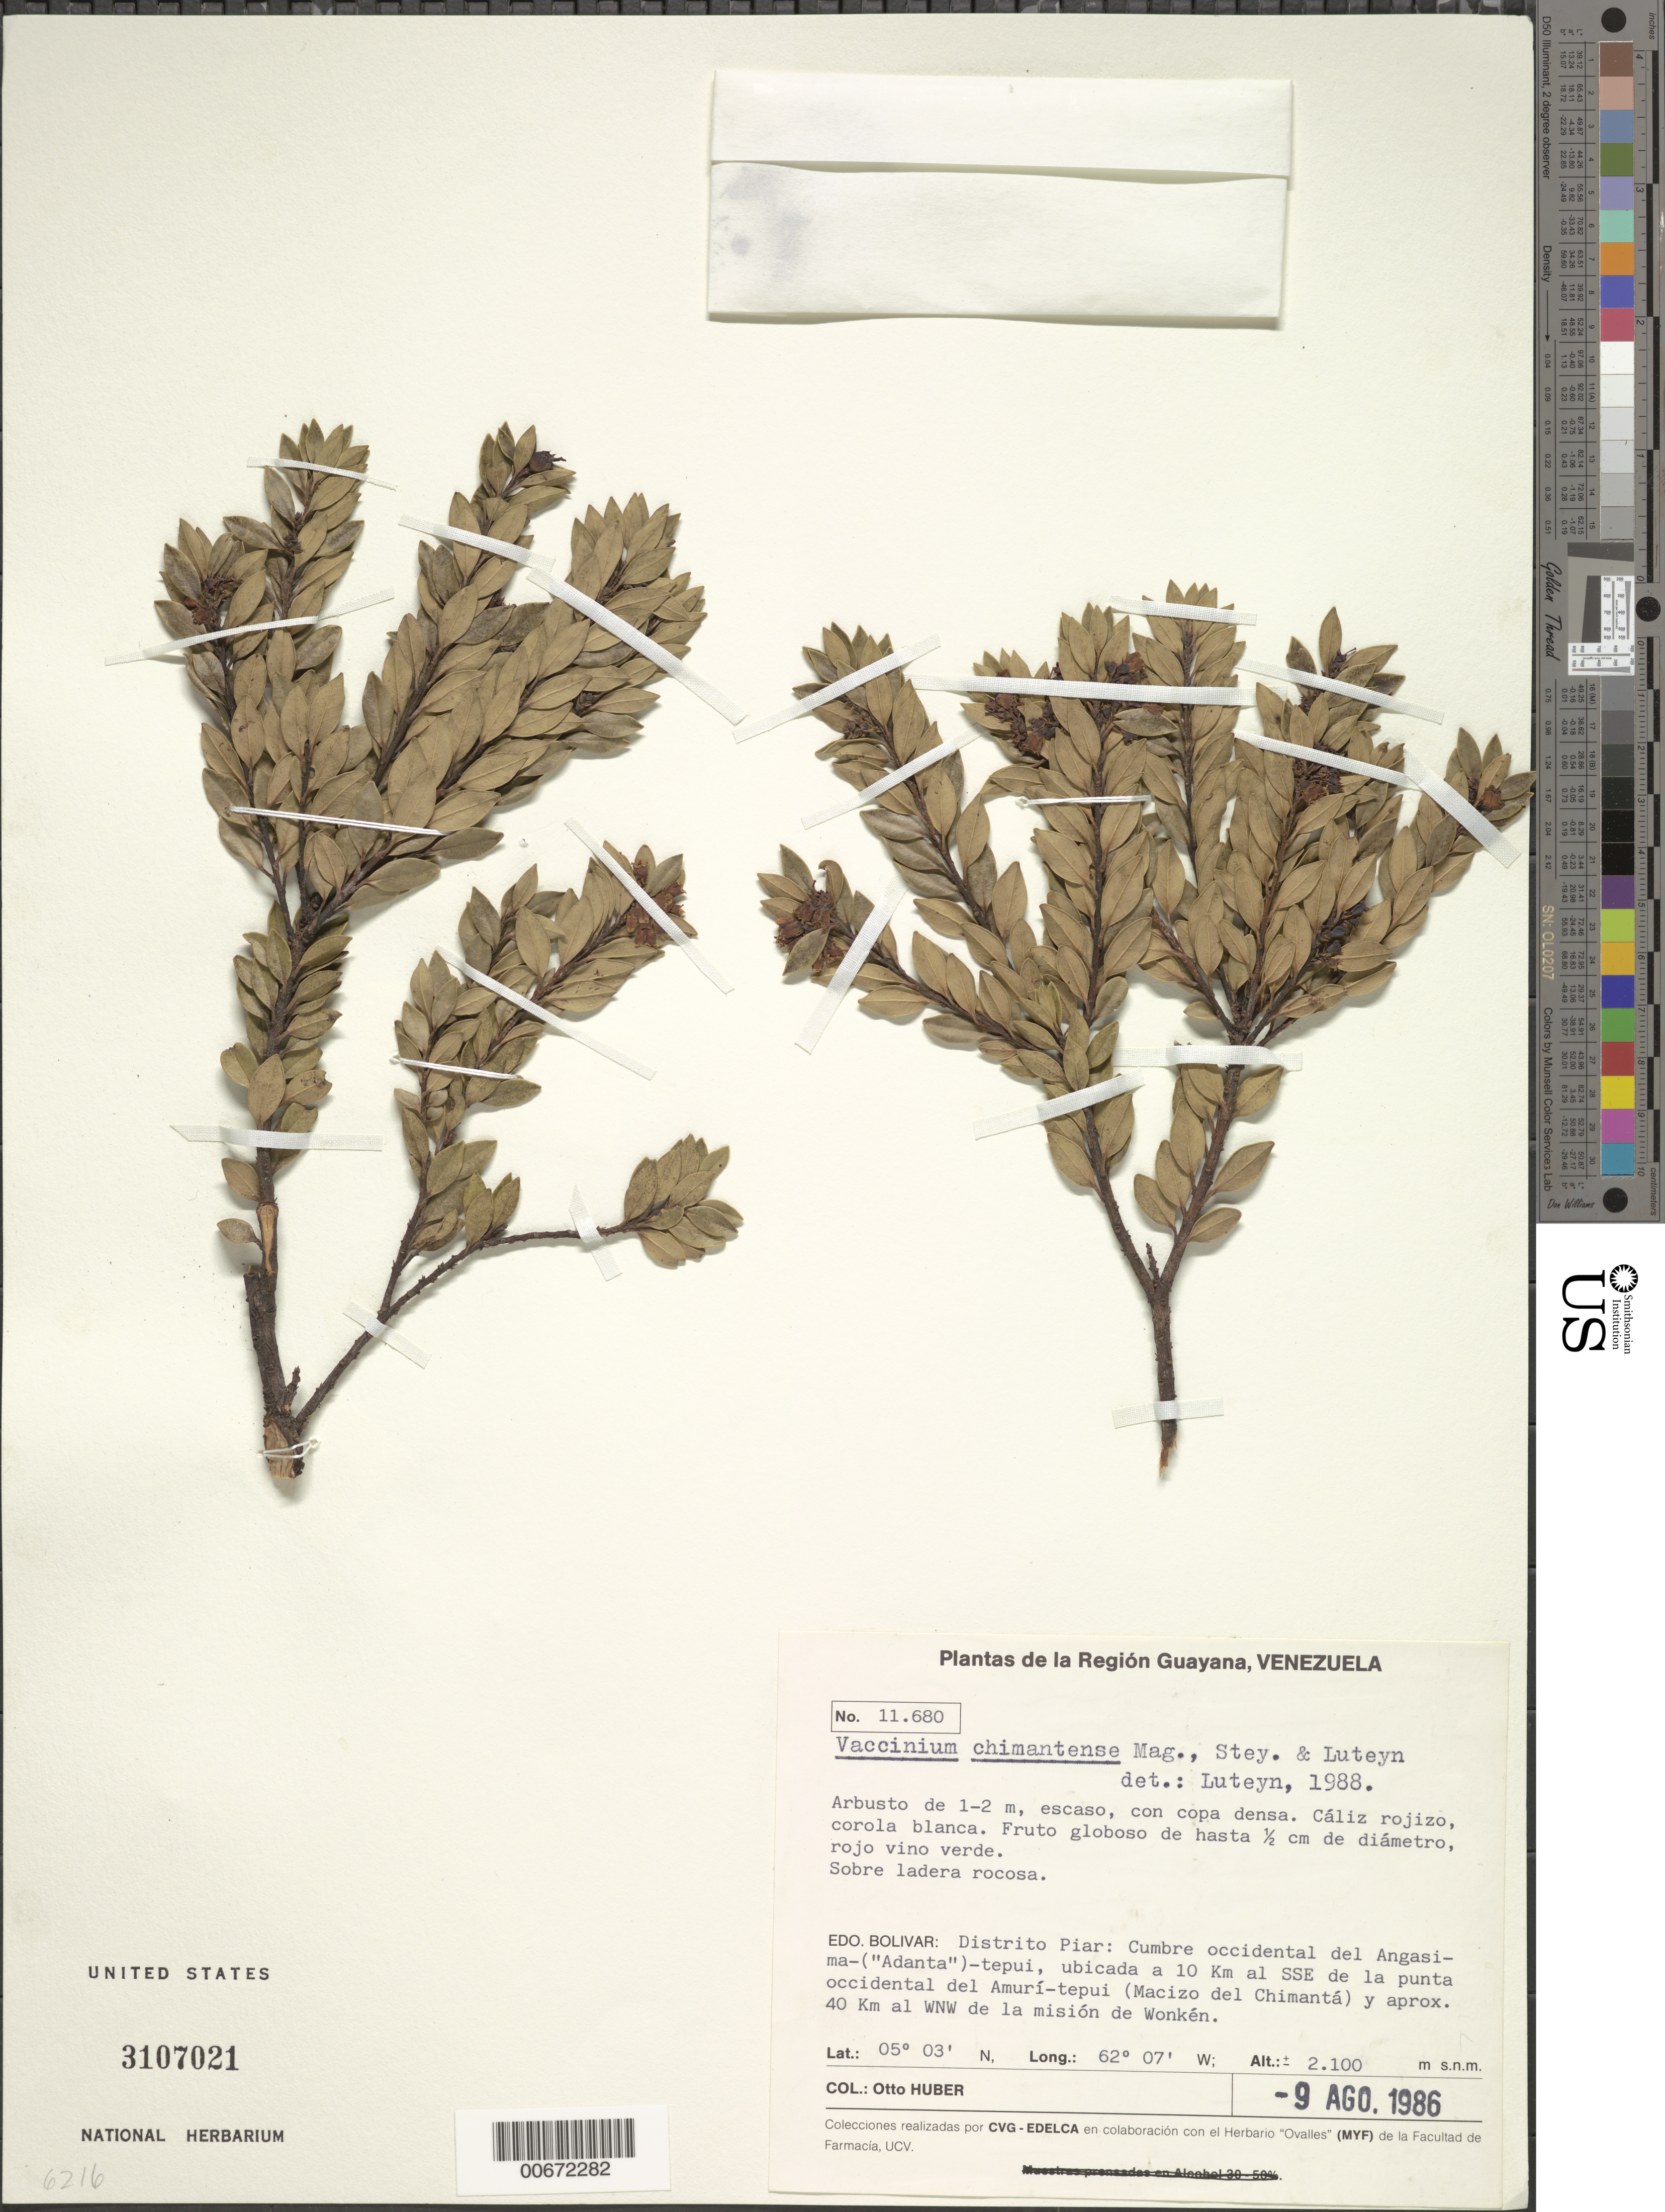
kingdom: Plantae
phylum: Tracheophyta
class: Magnoliopsida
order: Ericales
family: Ericaceae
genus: Vaccinium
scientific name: Vaccinium chimantense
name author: Maguire et al.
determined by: Luteyn, J. L.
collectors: O. Huber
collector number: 11680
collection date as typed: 9-Aug-86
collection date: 1986-08-09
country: Venezuela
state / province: Bolívar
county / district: Piar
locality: Angasima("Adanta")-tepuí, 10 km SSE del Amurí-tepuí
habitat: Sobre ladera rocosa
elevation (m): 2100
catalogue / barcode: US 3107021